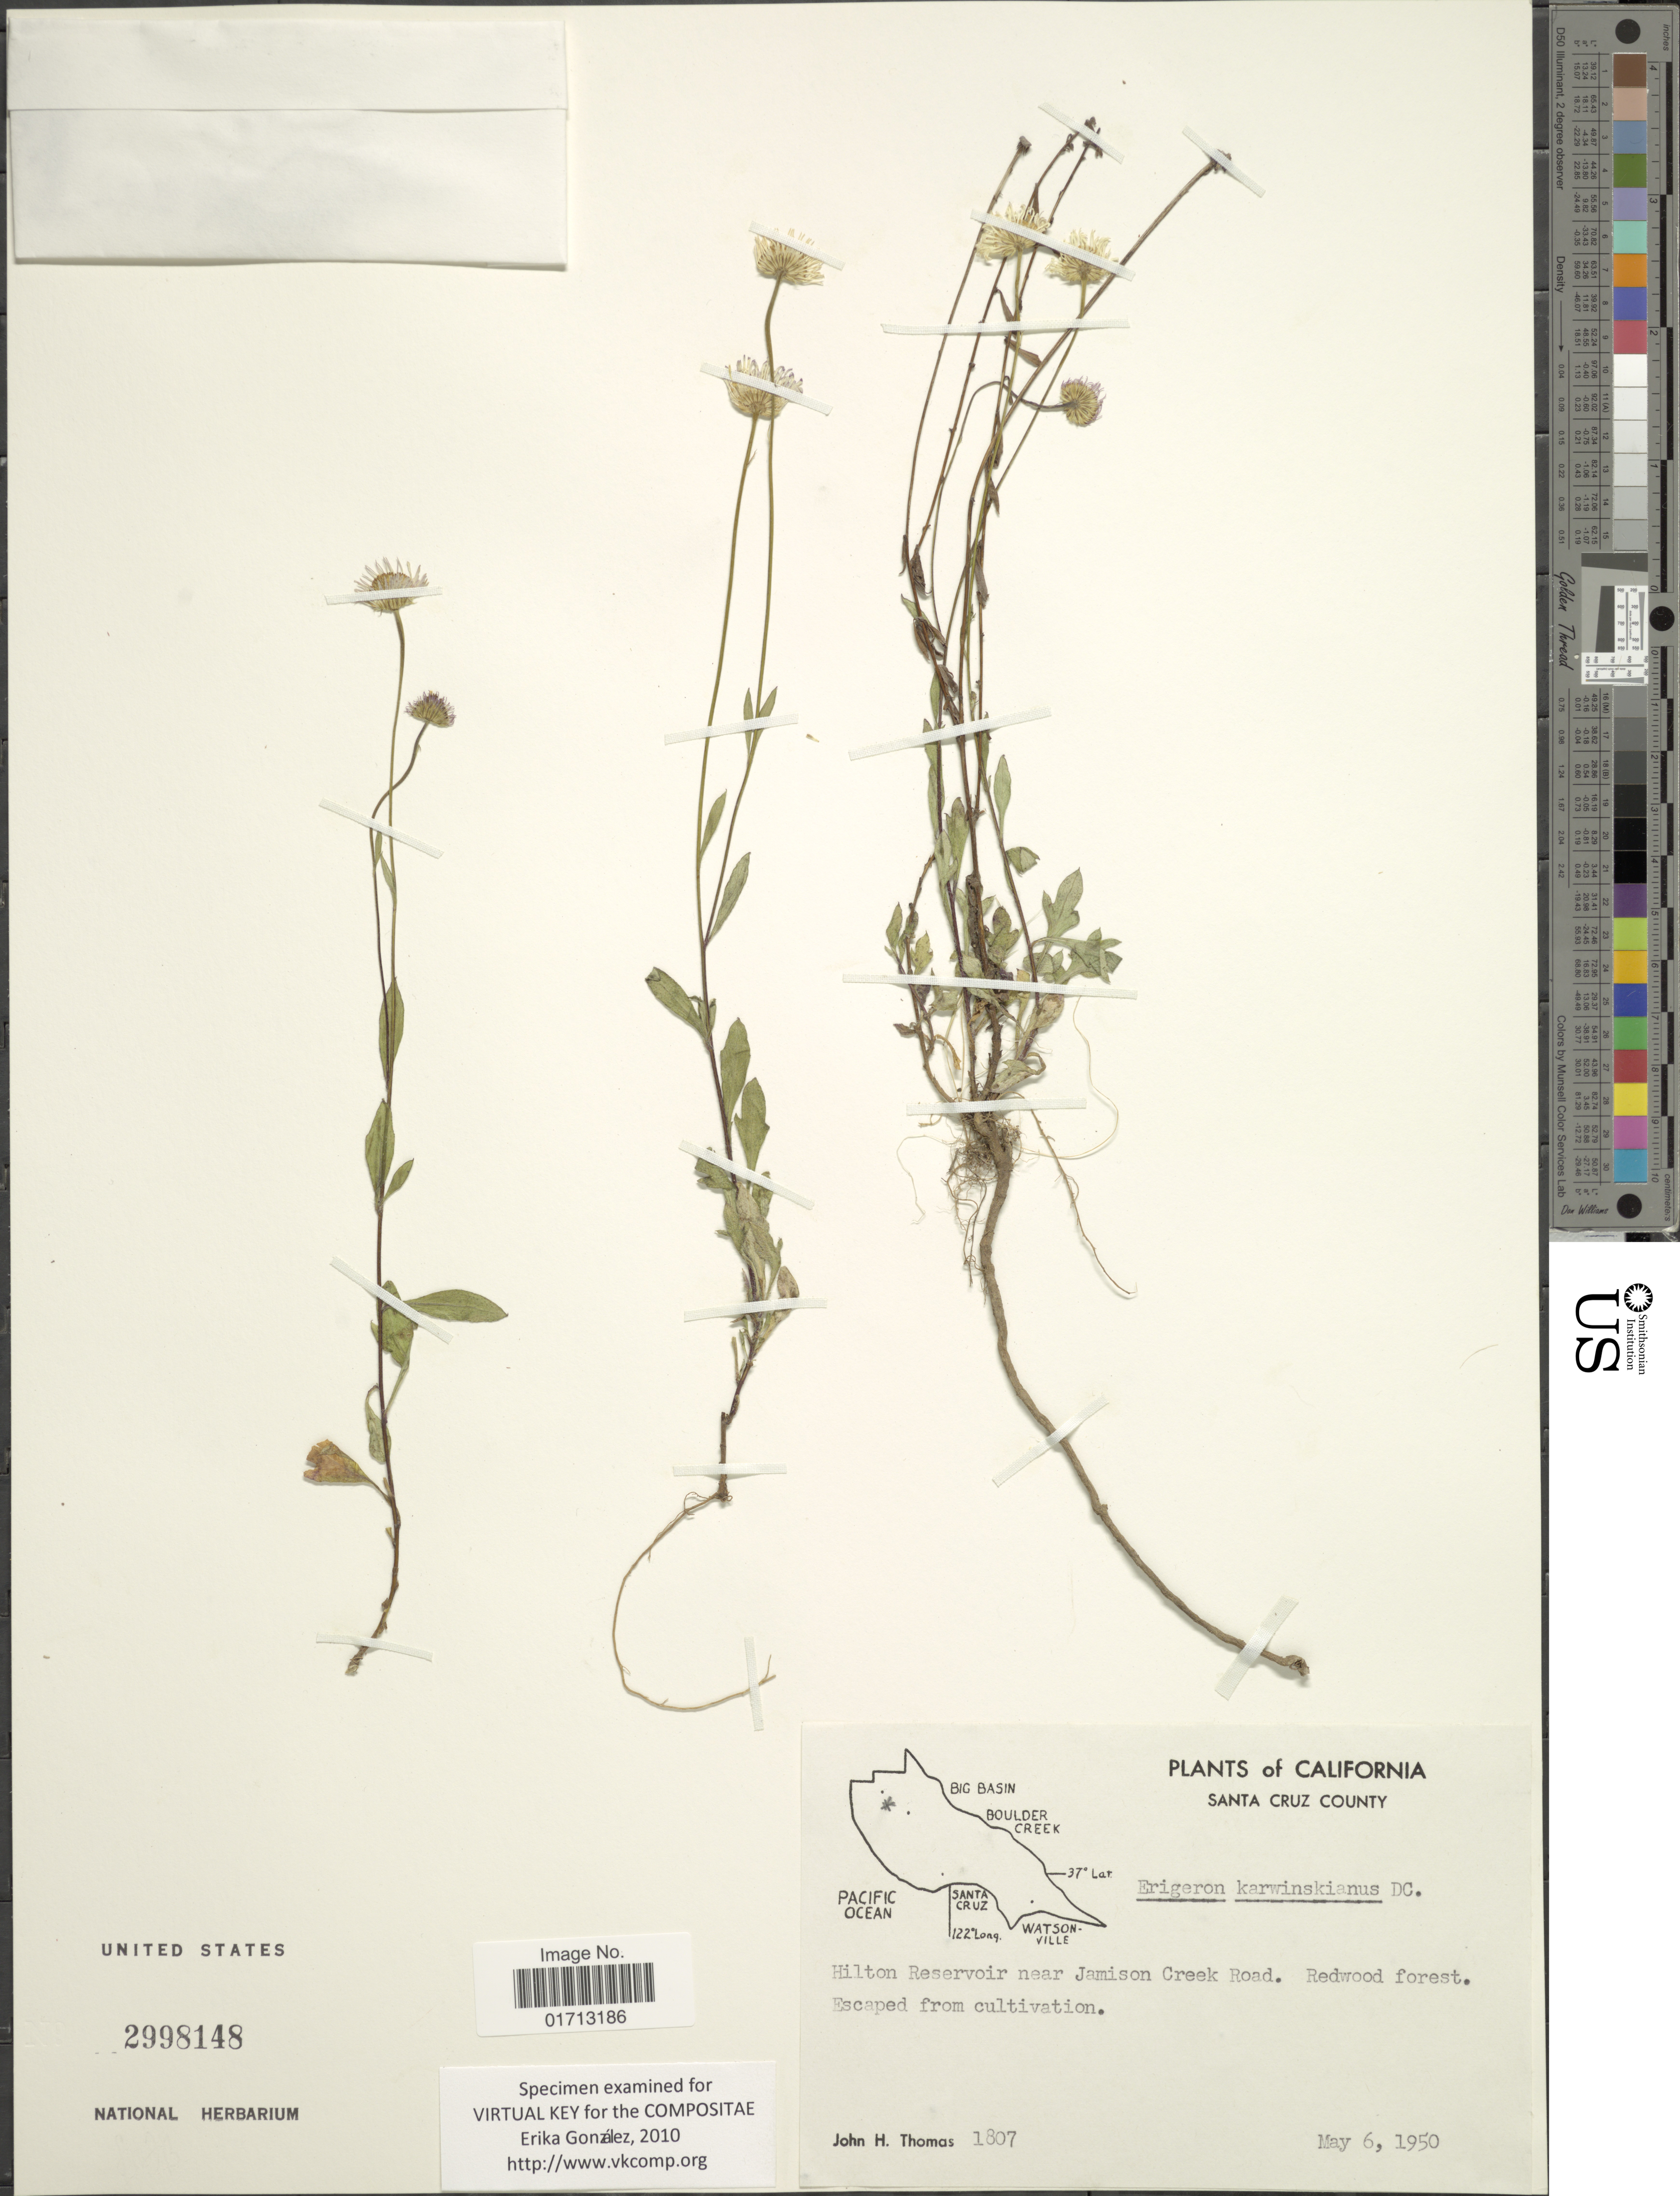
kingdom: Plantae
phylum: Tracheophyta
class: Magnoliopsida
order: Asterales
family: Asteraceae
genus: Erigeron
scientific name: Erigeron karvinskianus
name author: DC.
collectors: J. H. Thomas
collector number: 1807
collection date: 1950-05-06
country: United States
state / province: California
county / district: Santa Cruz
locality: Hilton Reservoir near Jamison Creek Road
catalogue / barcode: US 2998148